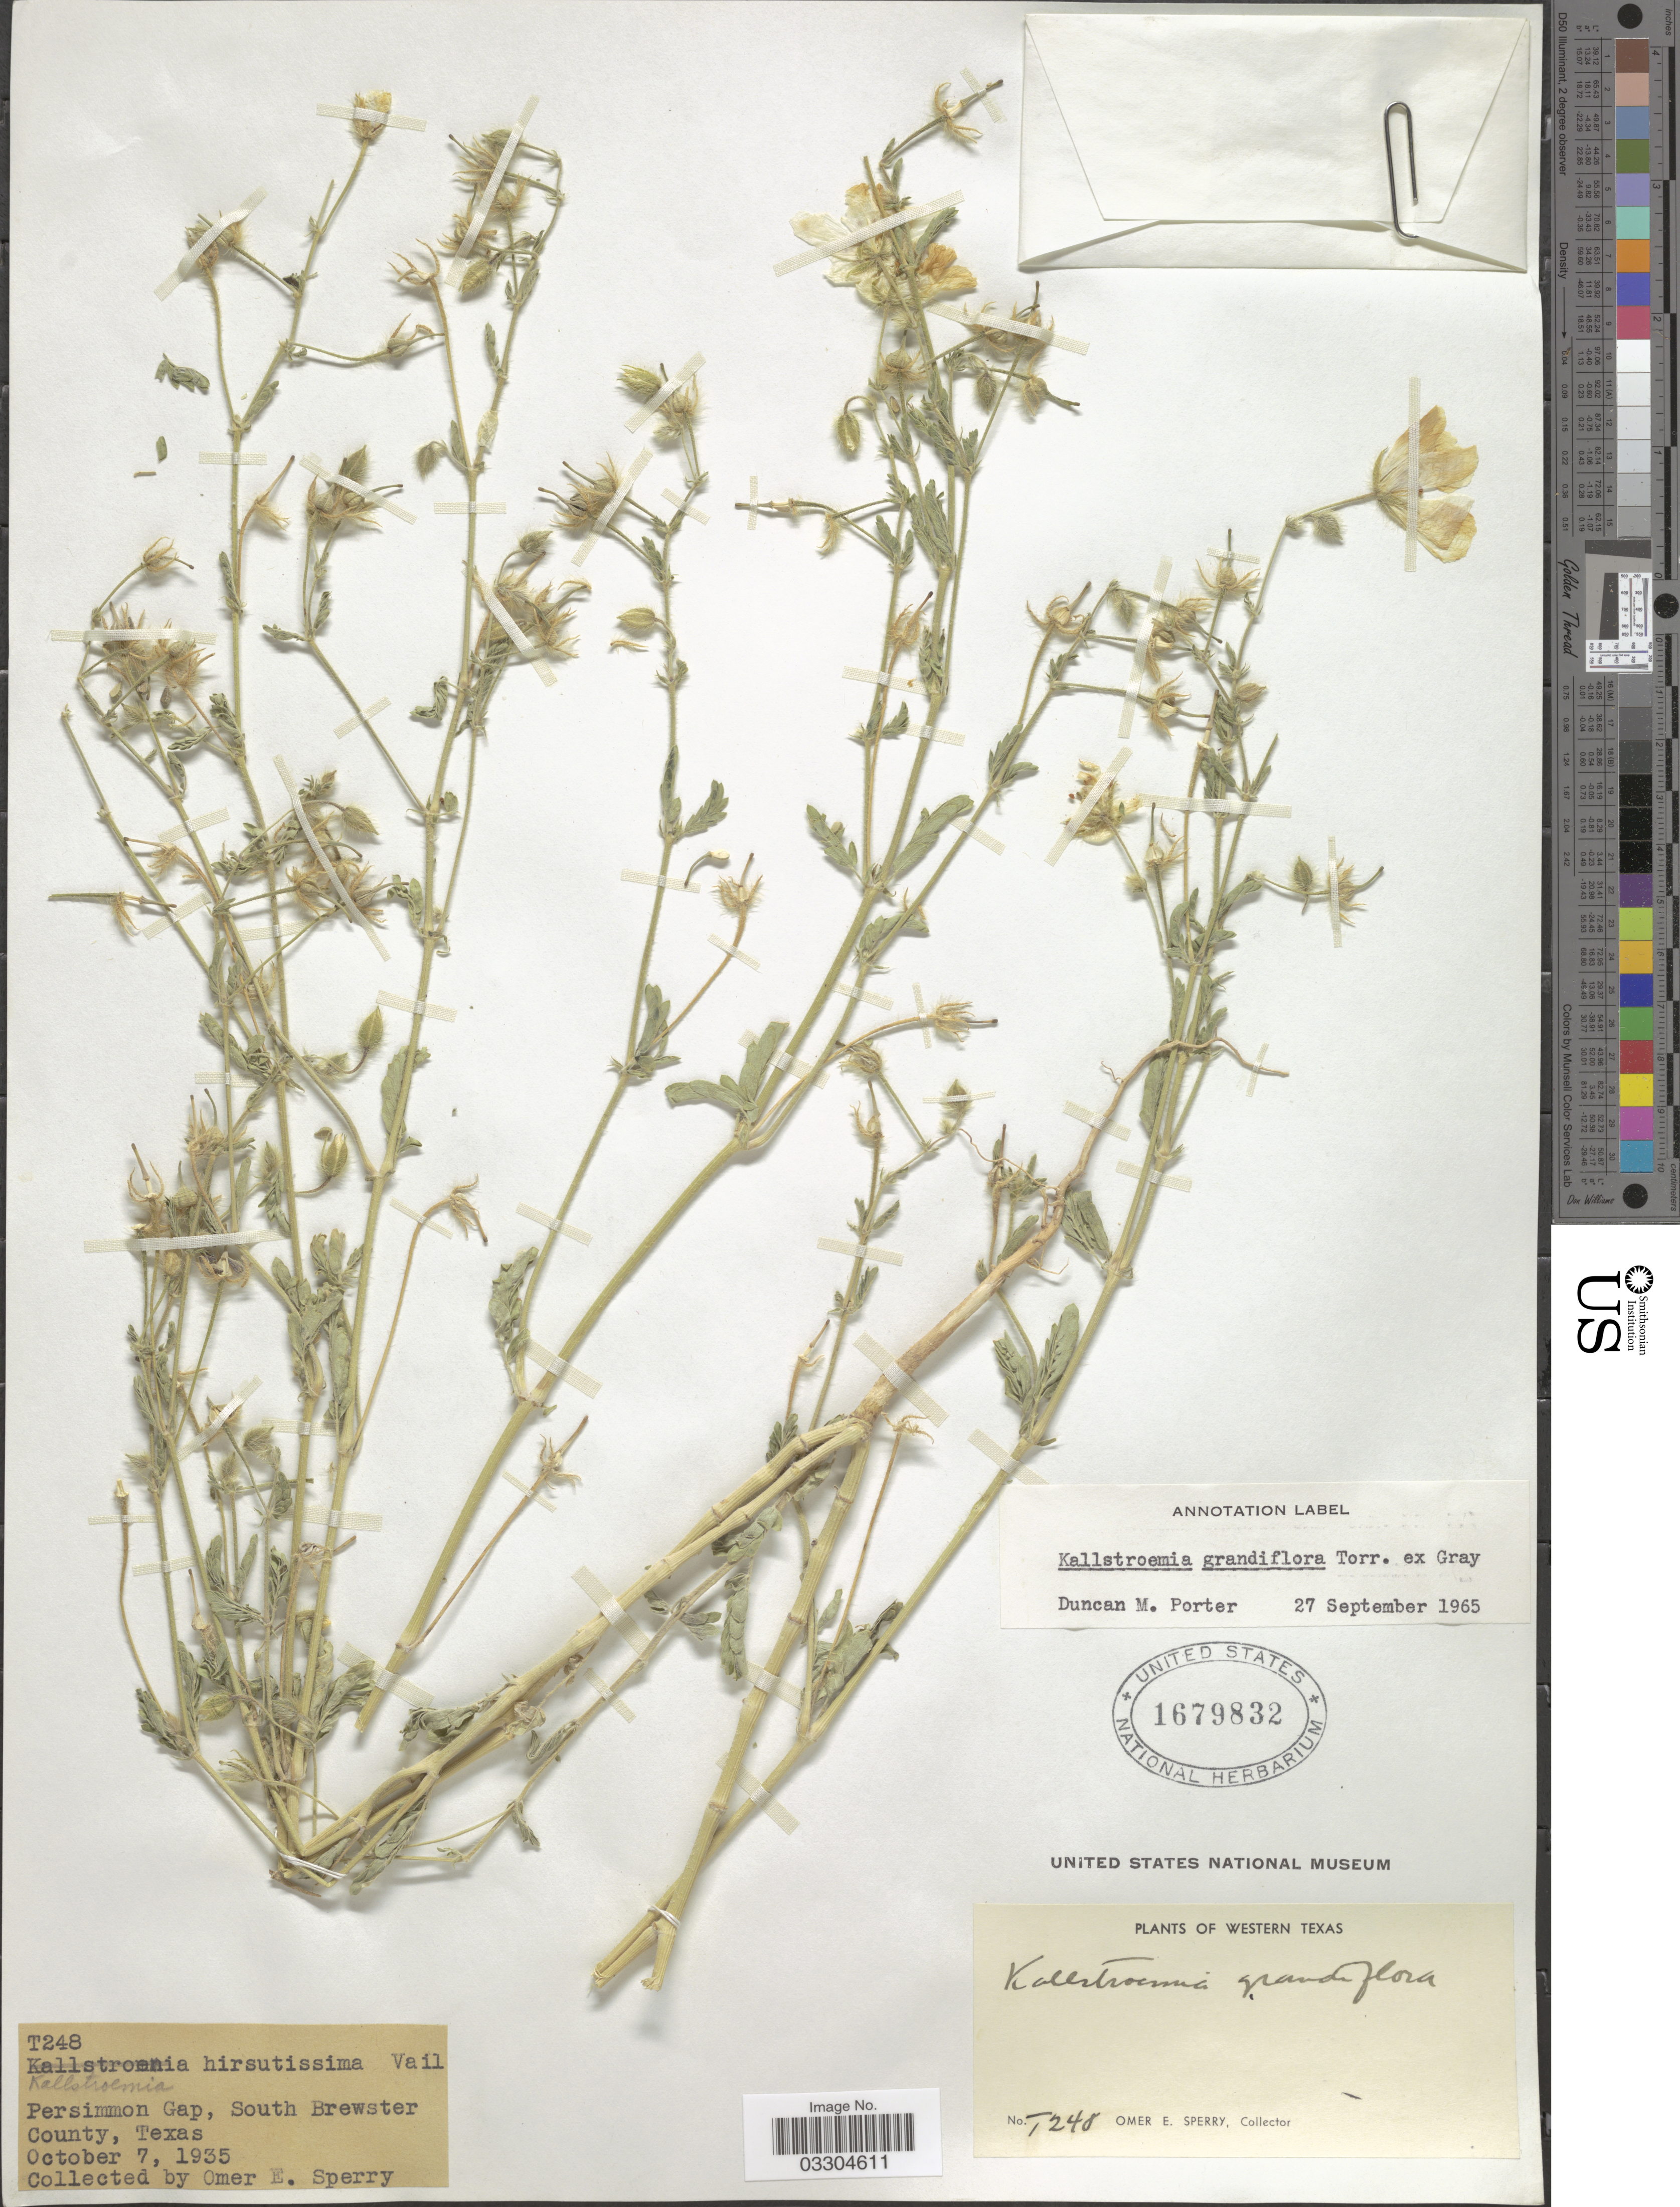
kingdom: Plantae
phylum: Tracheophyta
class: Magnoliopsida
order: Zygophyllales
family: Zygophyllaceae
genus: Kallstroemia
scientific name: Kallstroemia grandiflora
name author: Torr. ex A. Gray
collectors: O. E. Sperry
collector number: T248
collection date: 1935-10-07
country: United States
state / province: Texas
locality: Western Texas. Persimoon Gap, South Brewster County.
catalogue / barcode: US 1679832